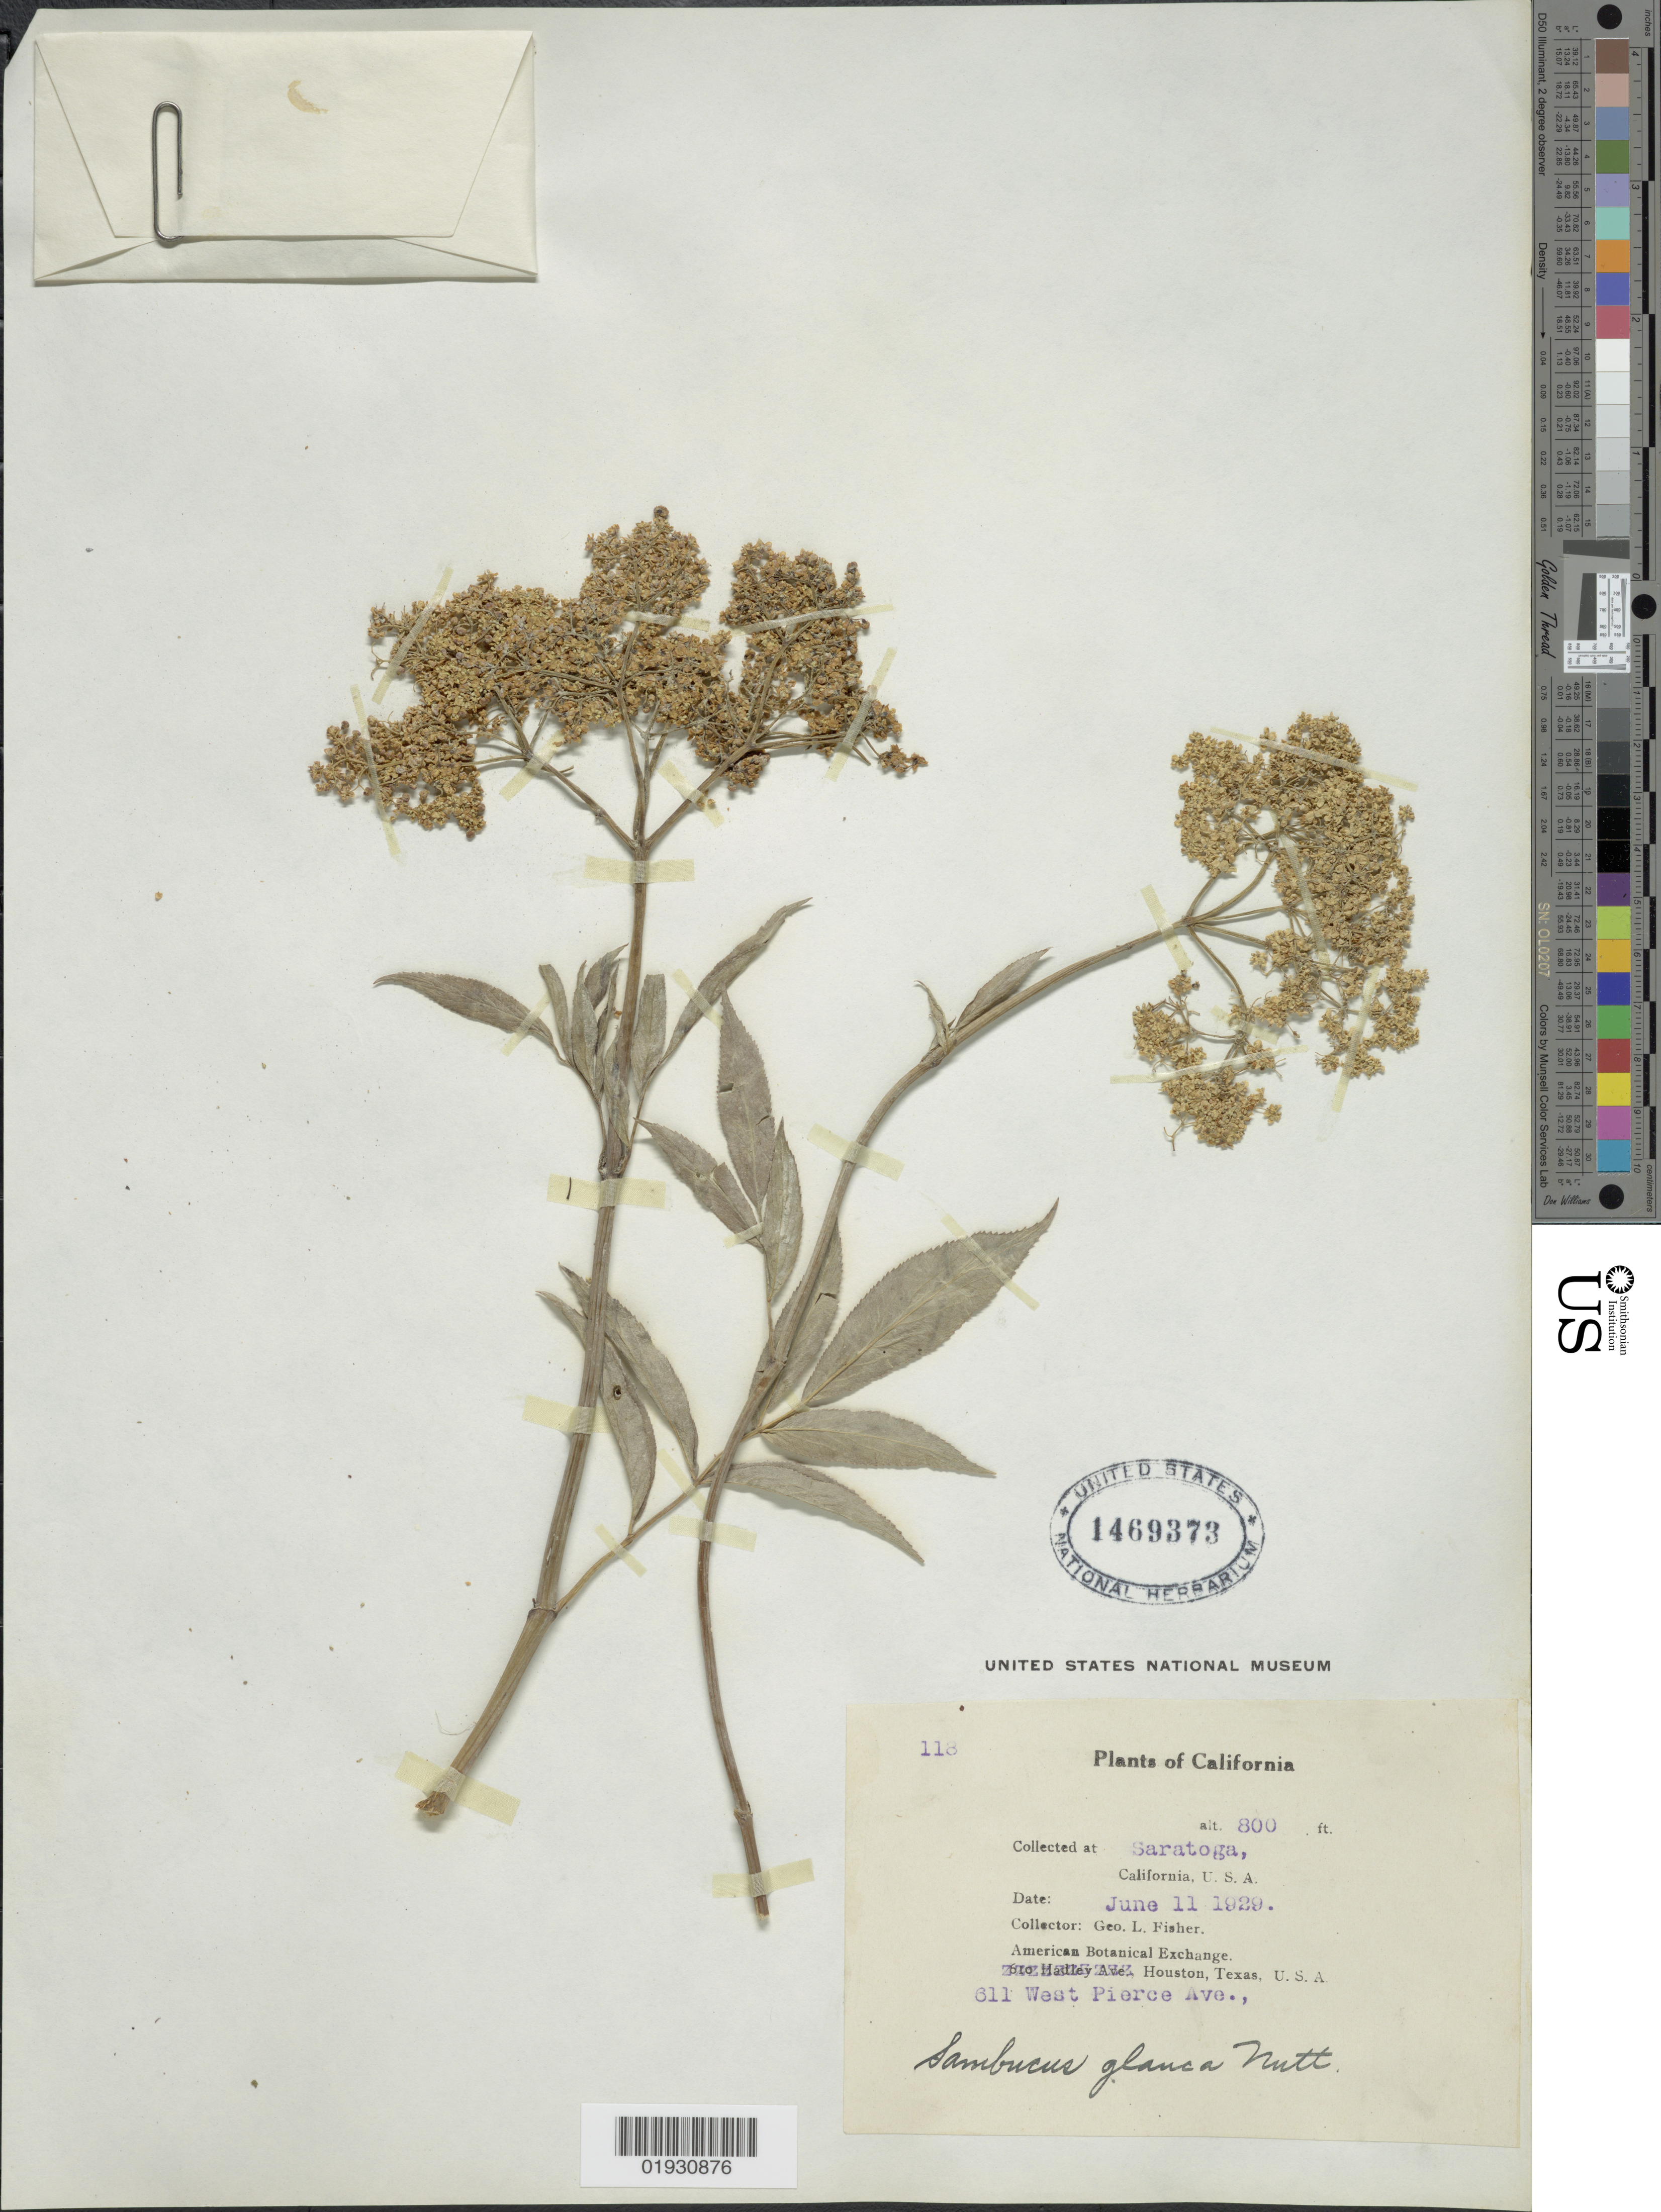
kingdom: Plantae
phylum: Tracheophyta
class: Magnoliopsida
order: Dipsacales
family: Viburnaceae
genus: Sambucus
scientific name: Sambucus cerulea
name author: Raf.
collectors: G. L. Fisher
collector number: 118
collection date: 1929-06-11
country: United States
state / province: California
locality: Saratoga.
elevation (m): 244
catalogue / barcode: US 1469373